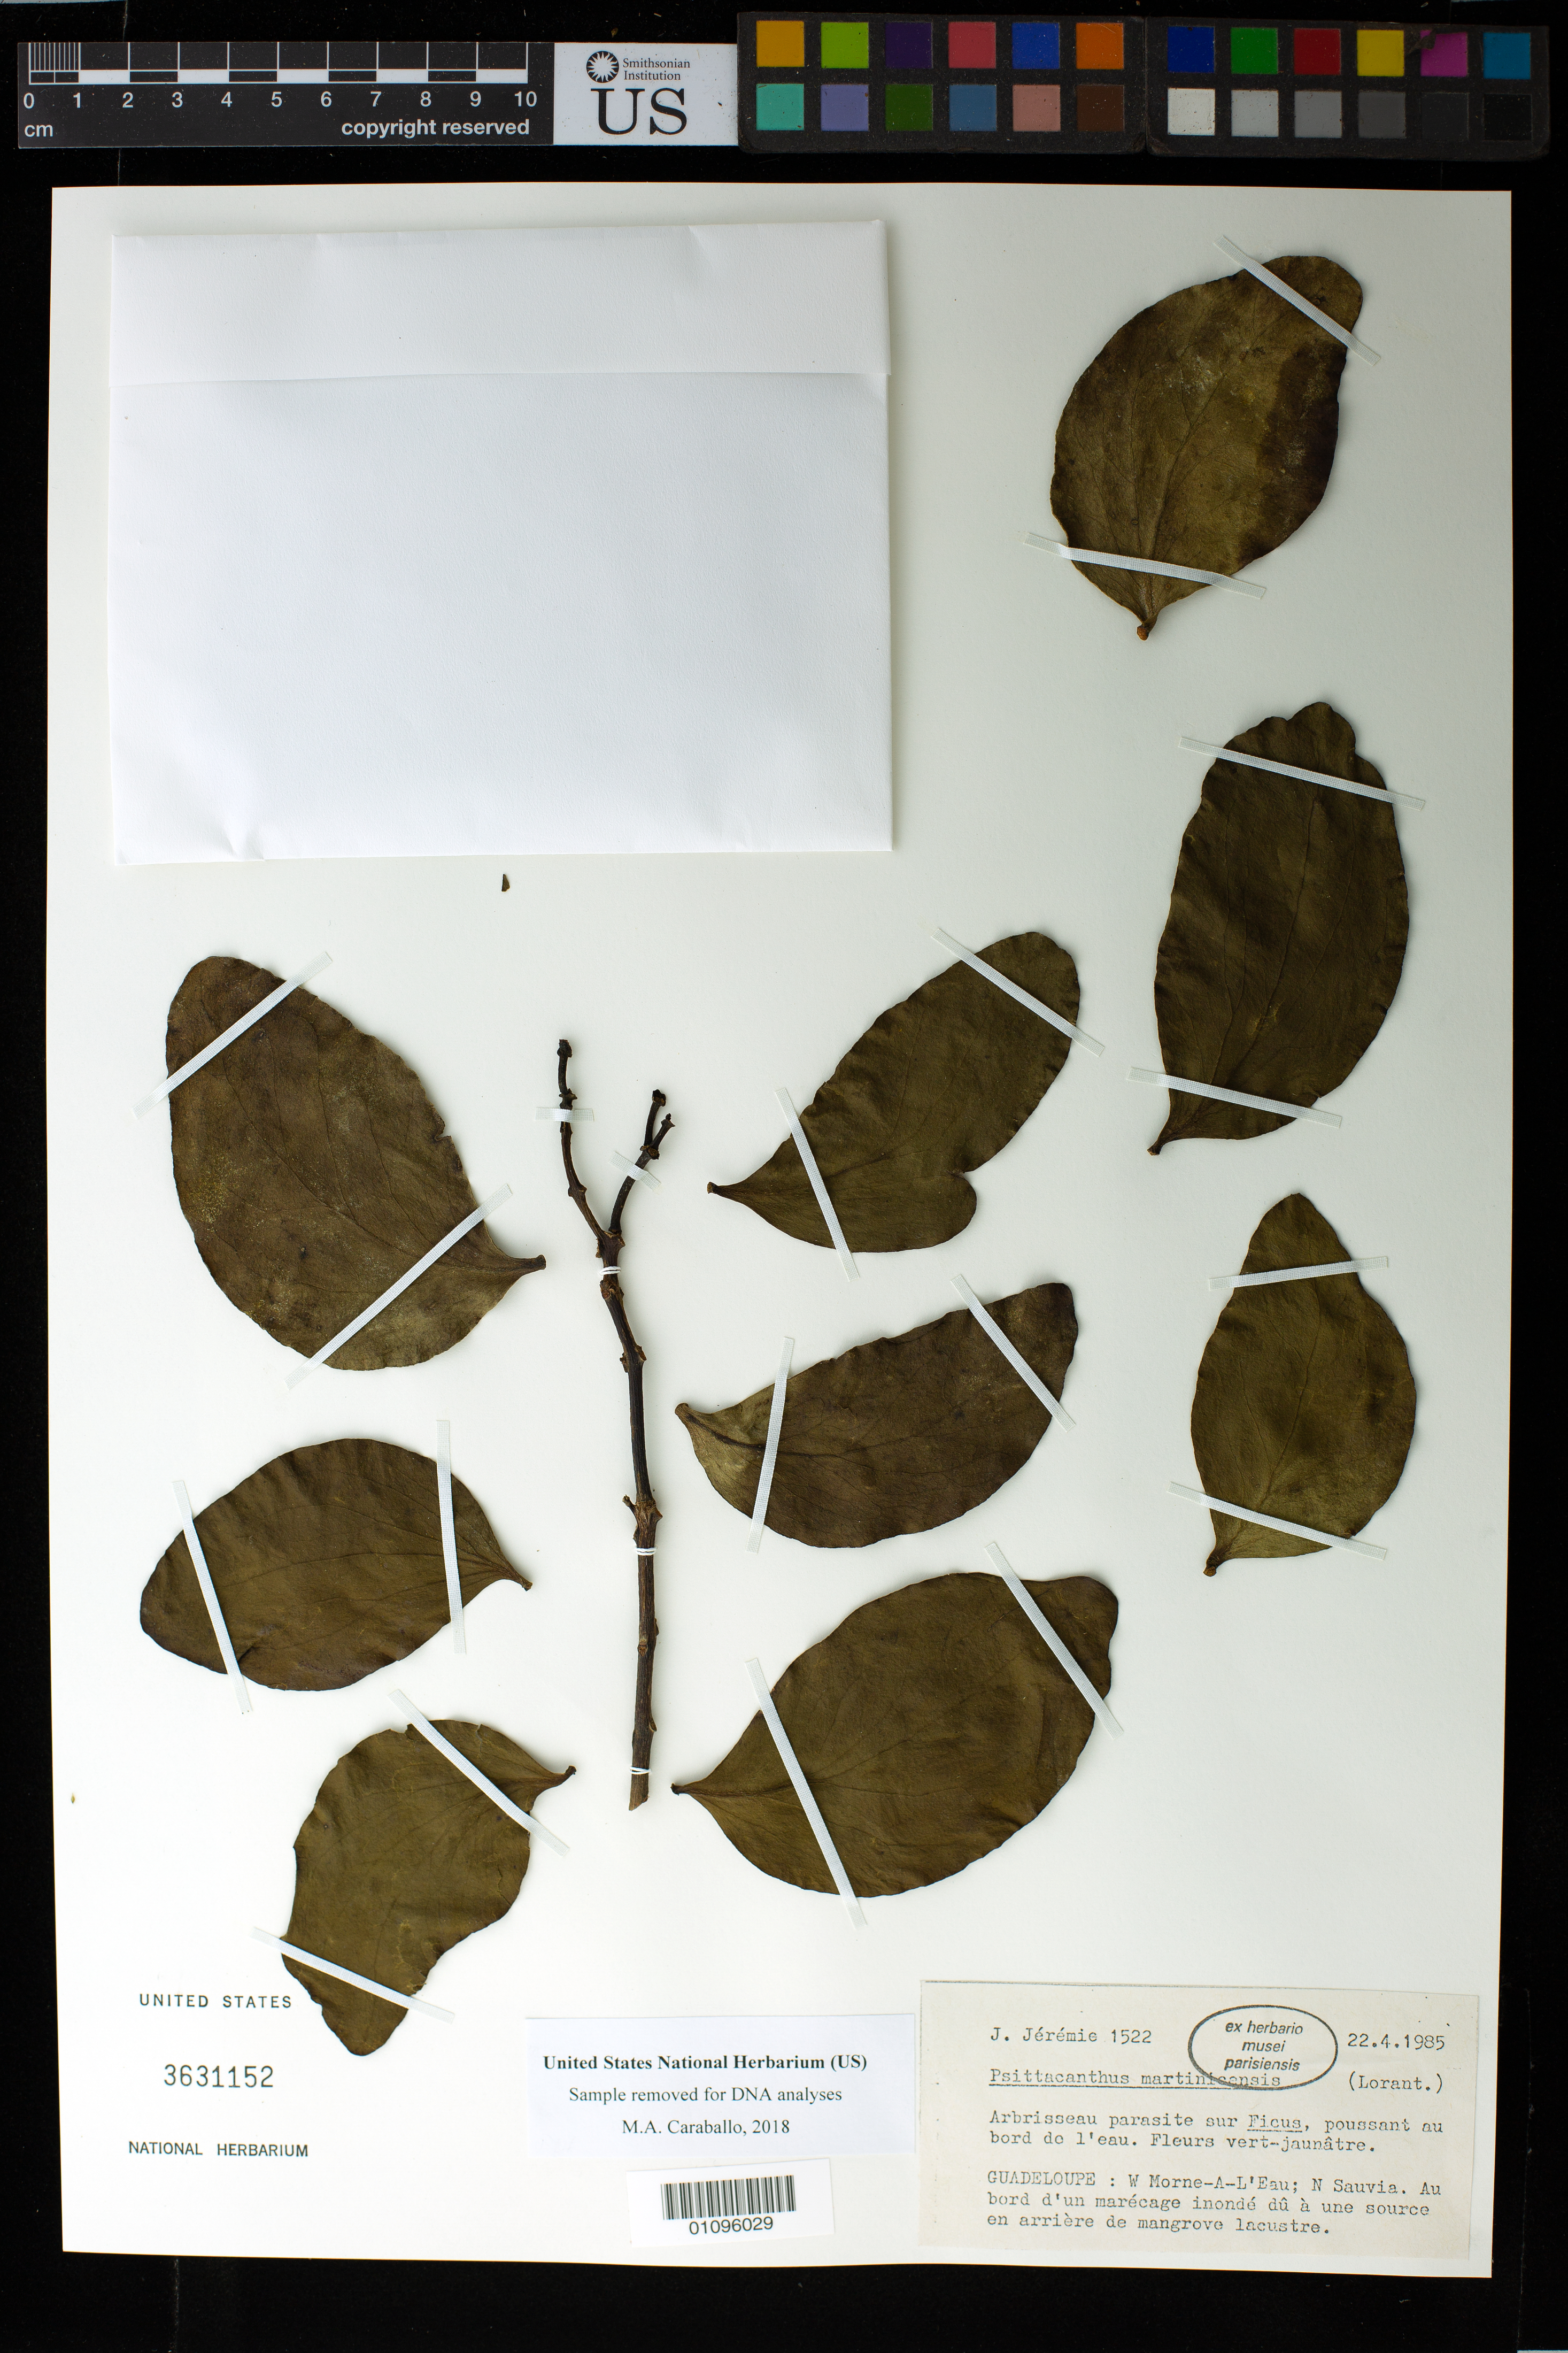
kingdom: Plantae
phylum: Tracheophyta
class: Magnoliopsida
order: Santalales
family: Loranthaceae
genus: Psittacanthus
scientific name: Psittacanthus martinicensis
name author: (C. Presl ex Schult. f.) Eichler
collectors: J. Jérémie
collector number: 1522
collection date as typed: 22 Apr 1985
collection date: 1985-04-22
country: Guadeloupe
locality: W Morne-A-L'Eau; N Sauvia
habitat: Au bord d'un marécage inondé dû à une source en arrière de mangrove lacustre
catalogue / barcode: US 3631152